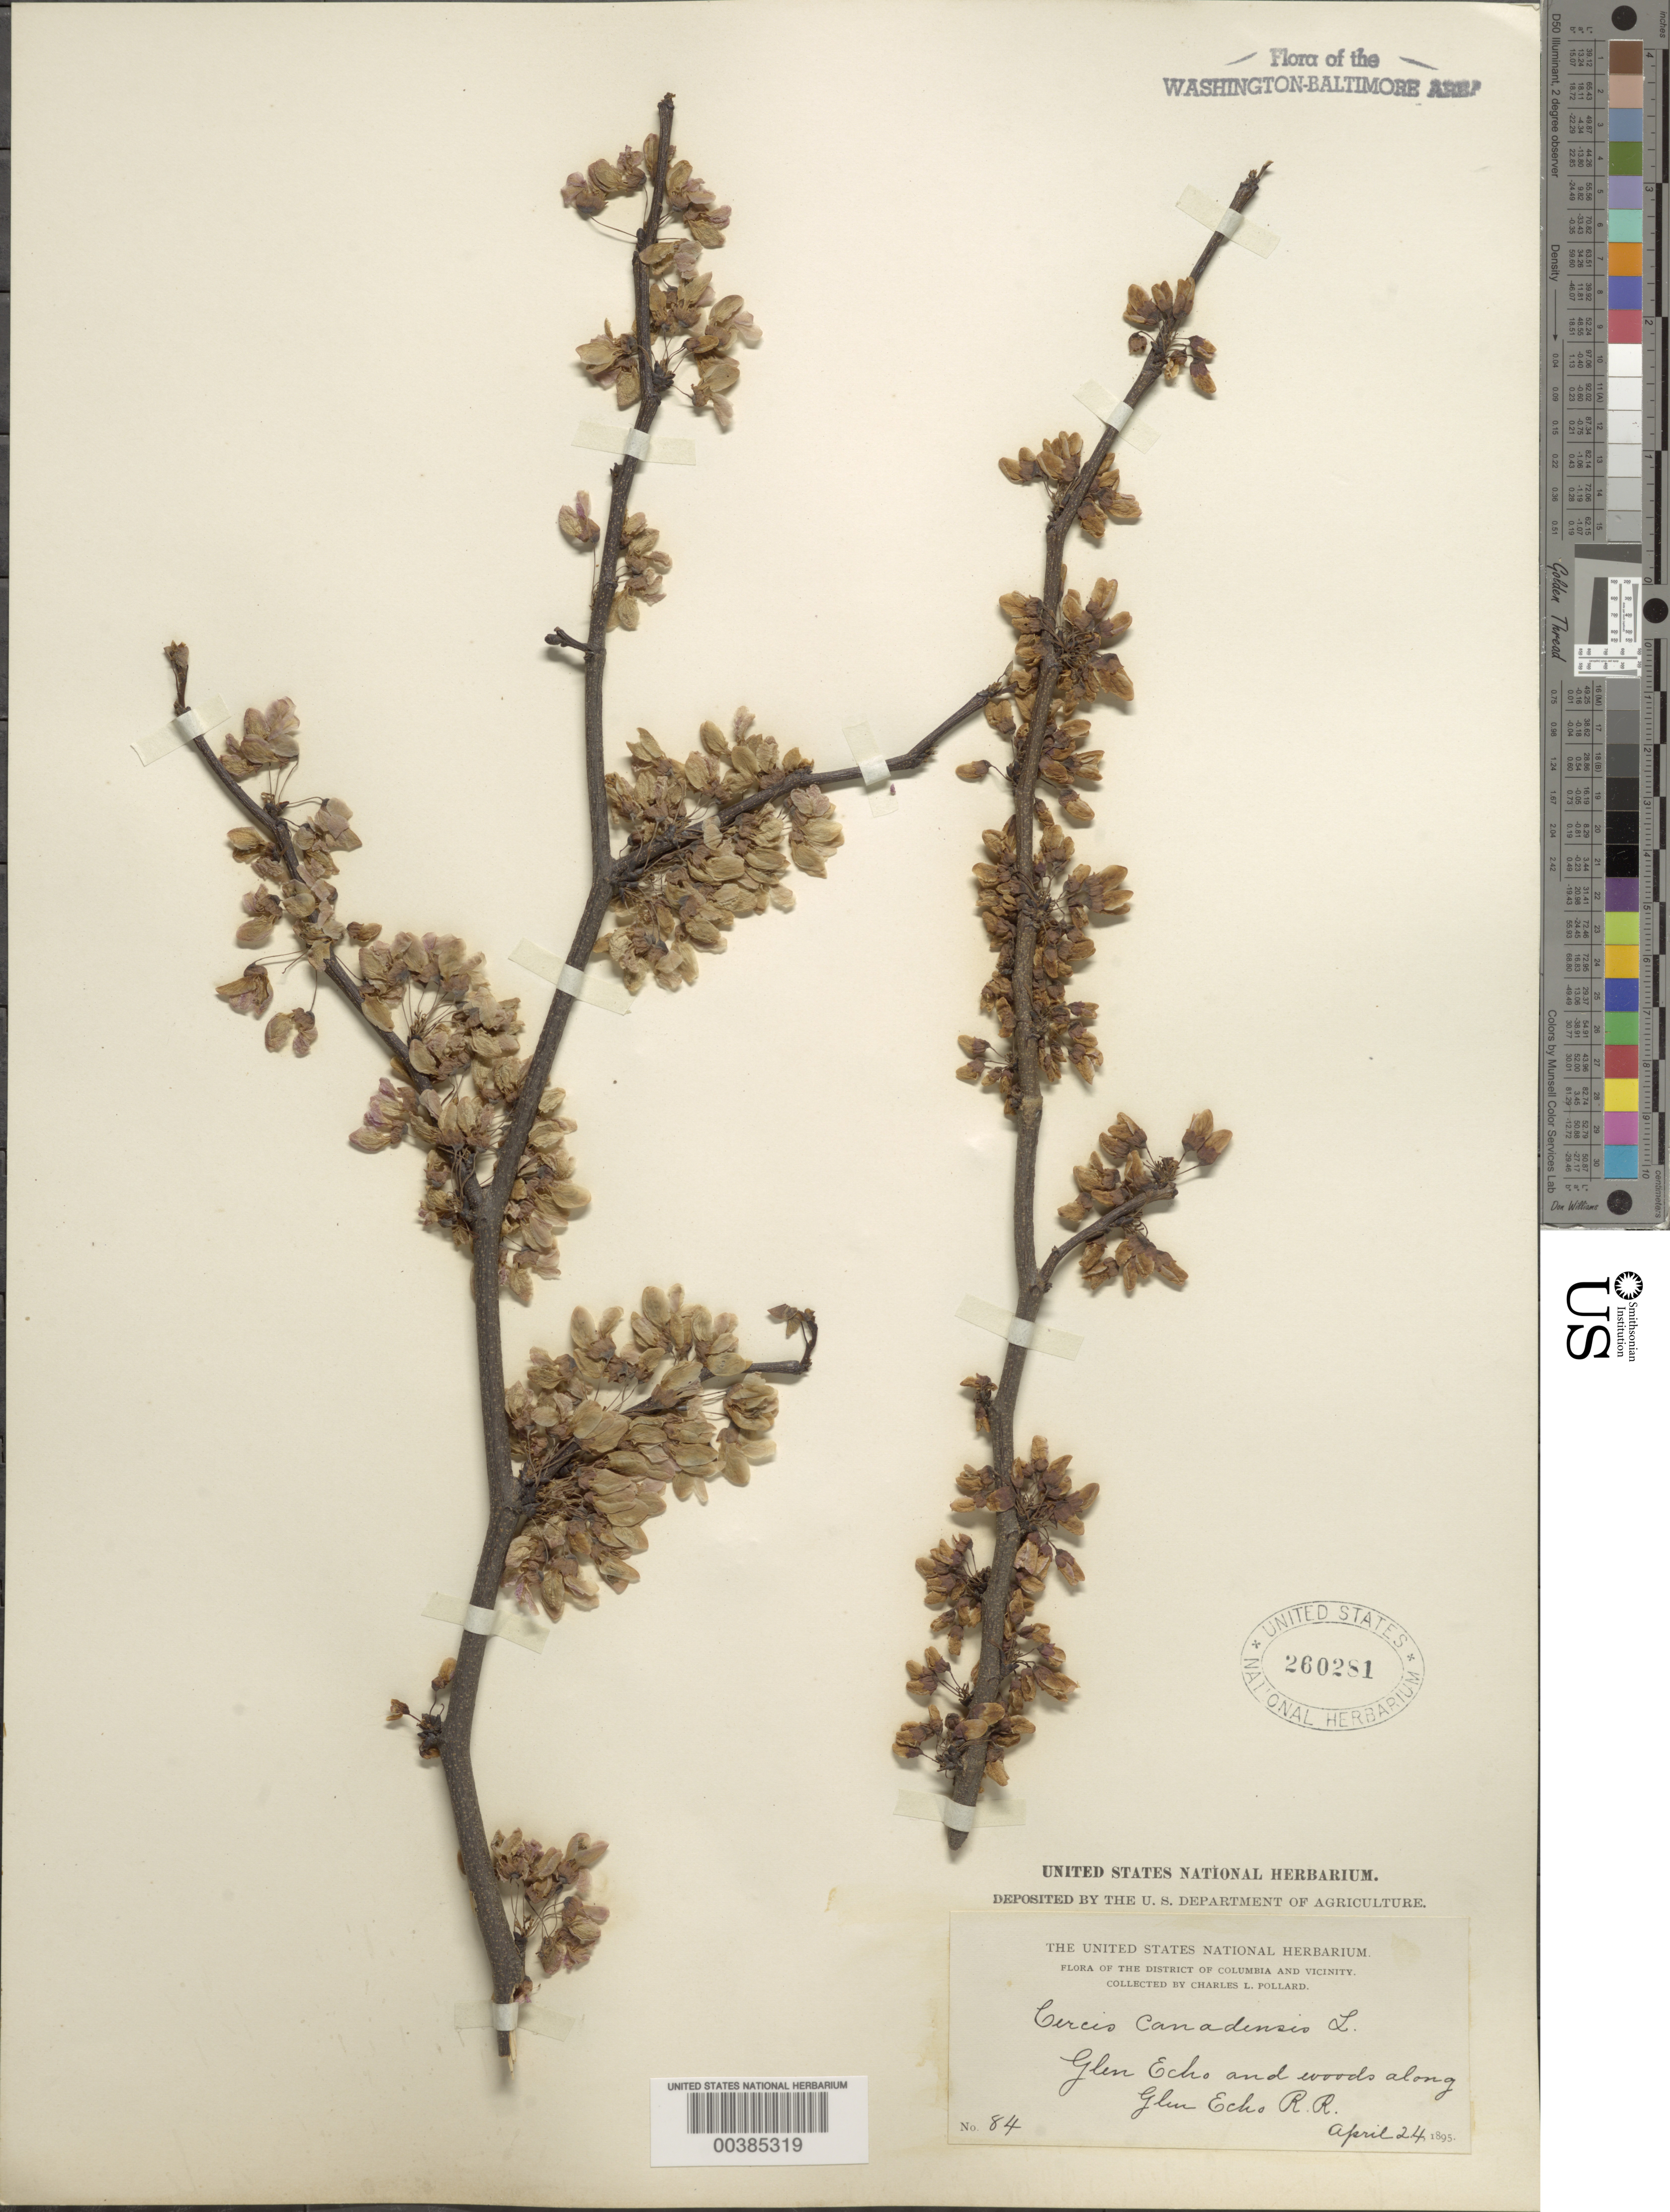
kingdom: Plantae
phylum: Tracheophyta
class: Magnoliopsida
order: Fabales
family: Fabaceae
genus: Cercis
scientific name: Cercis canadensis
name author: L.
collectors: C. L. Pollard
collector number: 84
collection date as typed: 24 Apr 1895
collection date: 1895-04-24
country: United States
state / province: Maryland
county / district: Montgomery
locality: Glen Echo C. & O. Canal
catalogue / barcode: US 260281